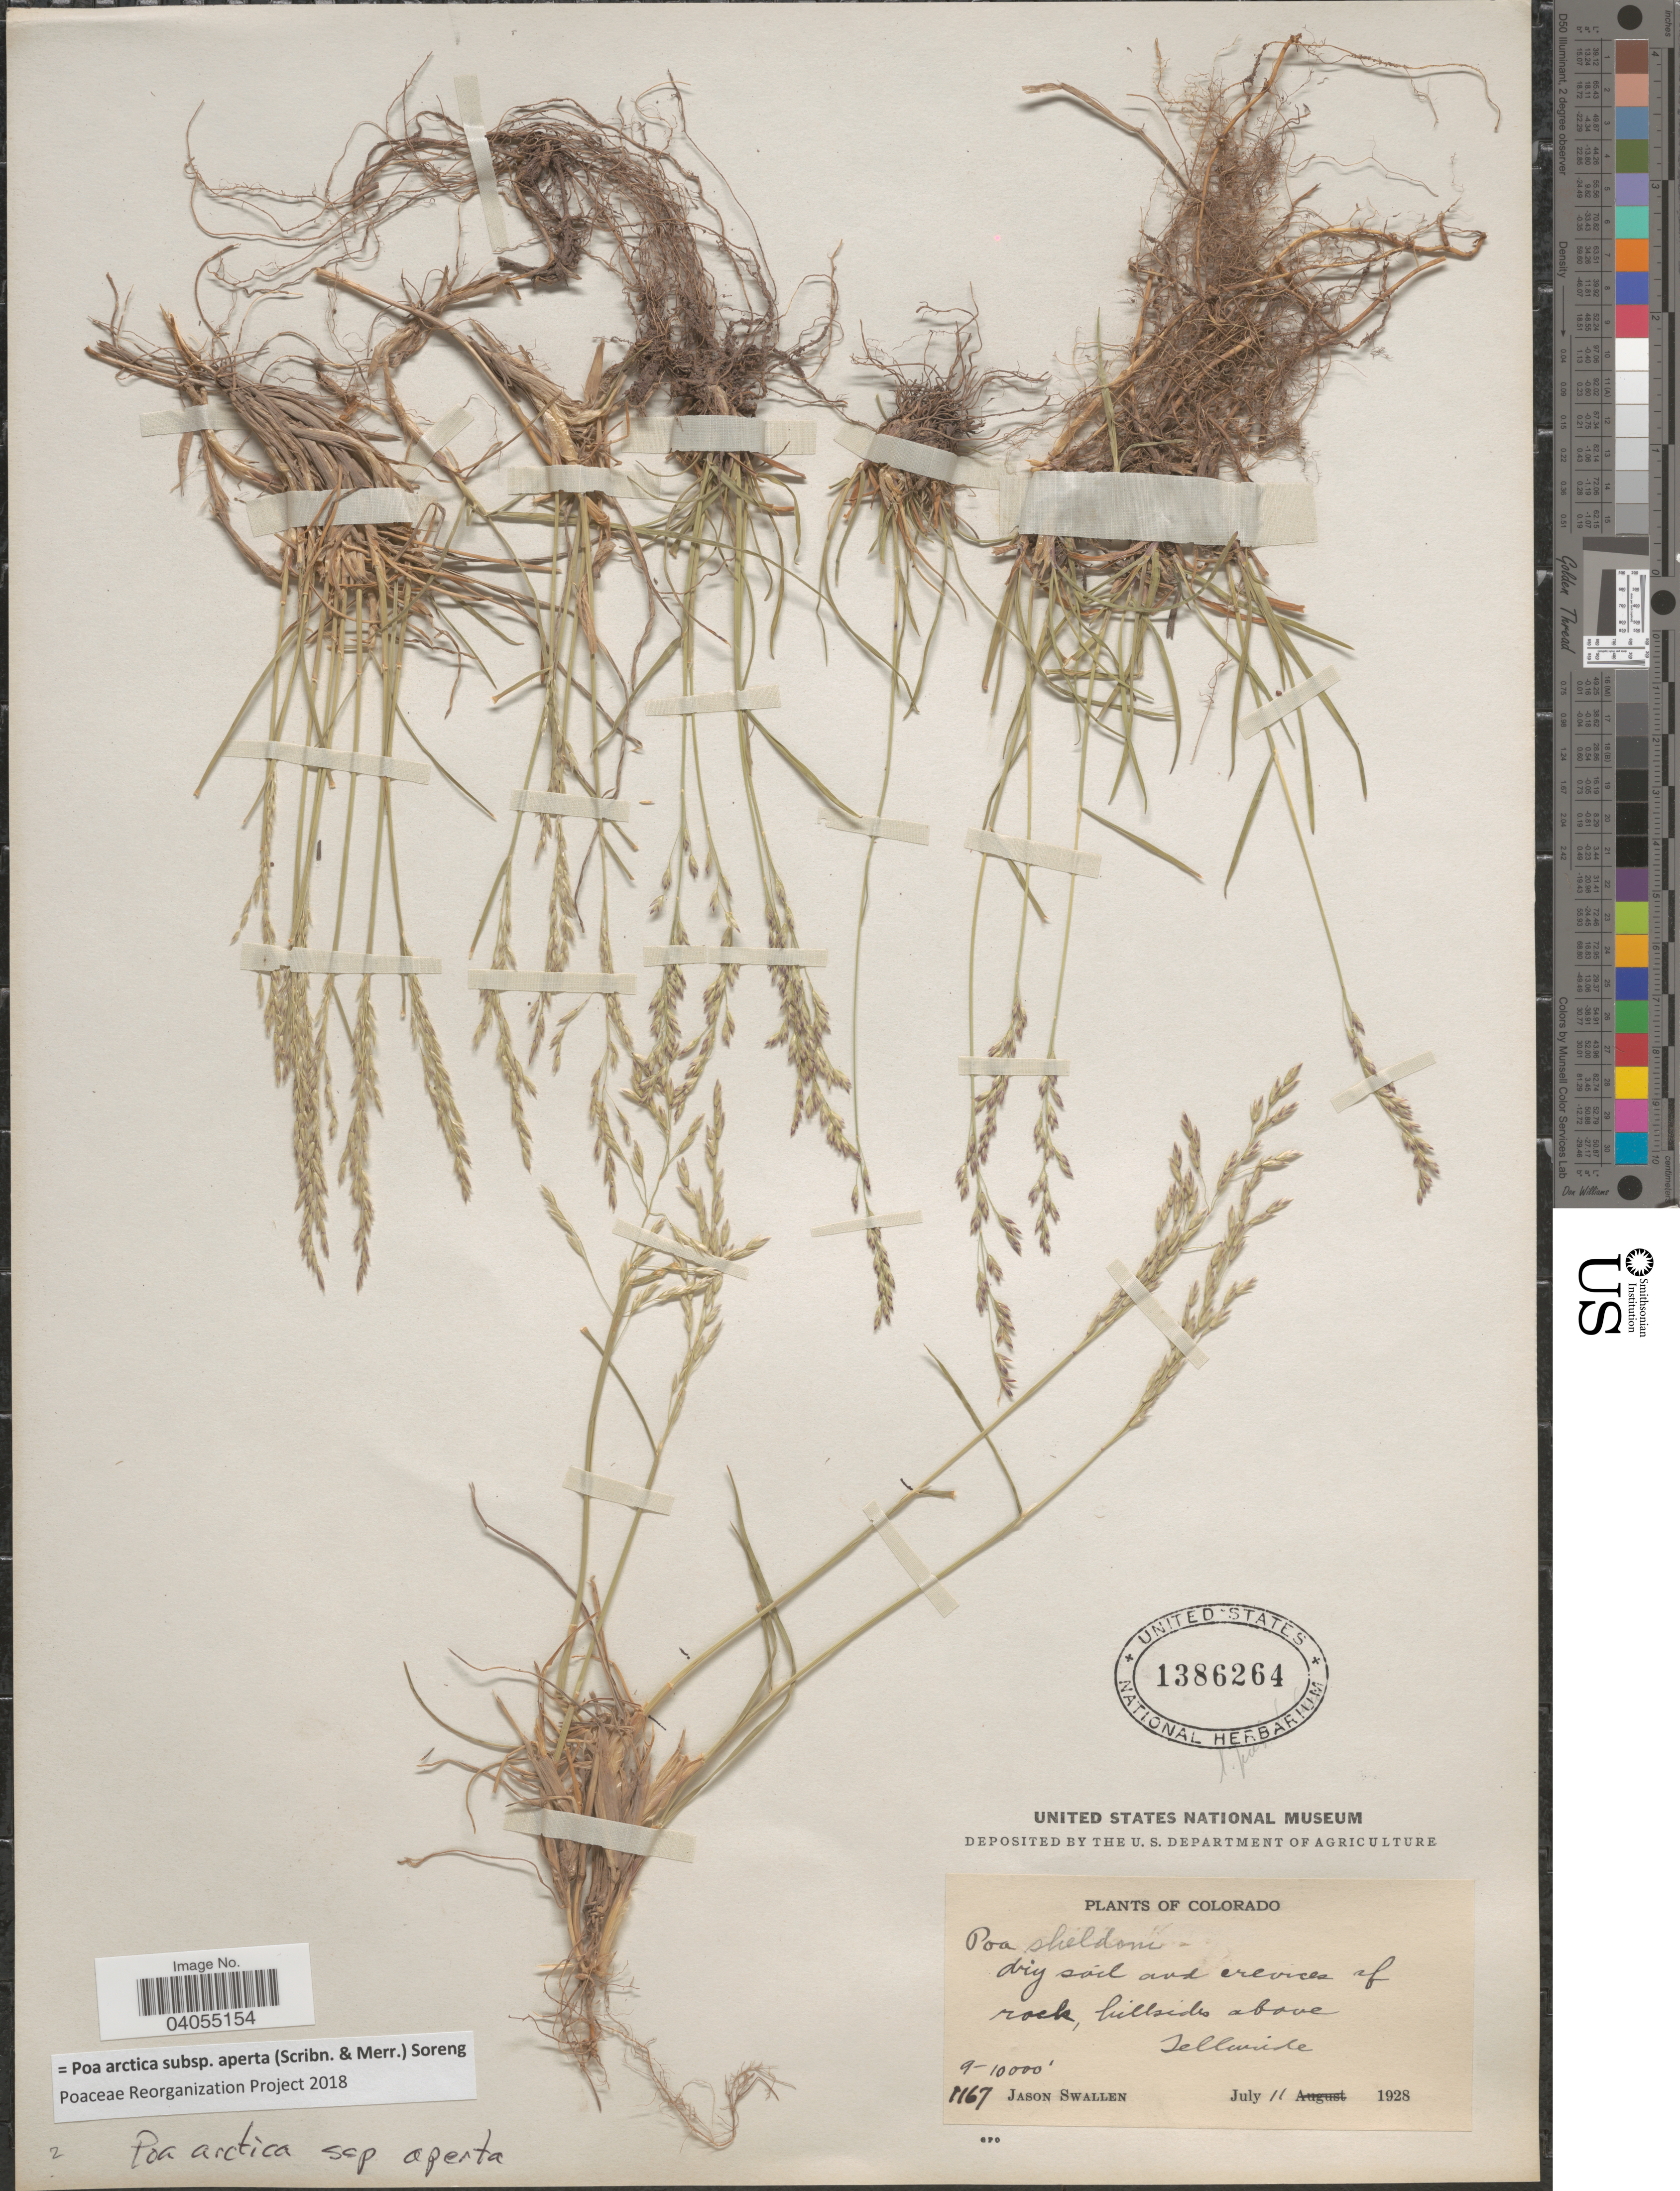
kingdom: Plantae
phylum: Tracheophyta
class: Liliopsida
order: Poales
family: Poaceae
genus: Poa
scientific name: Poa arctica subsp. aperta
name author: (Scribn. & Merr.) Soreng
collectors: J. R. Swallen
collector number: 1167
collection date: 1928-07-11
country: United States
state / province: Colorado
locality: Dry soil and crevices of rock, hillsides above Tellwide.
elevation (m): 2743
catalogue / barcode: US 1386264